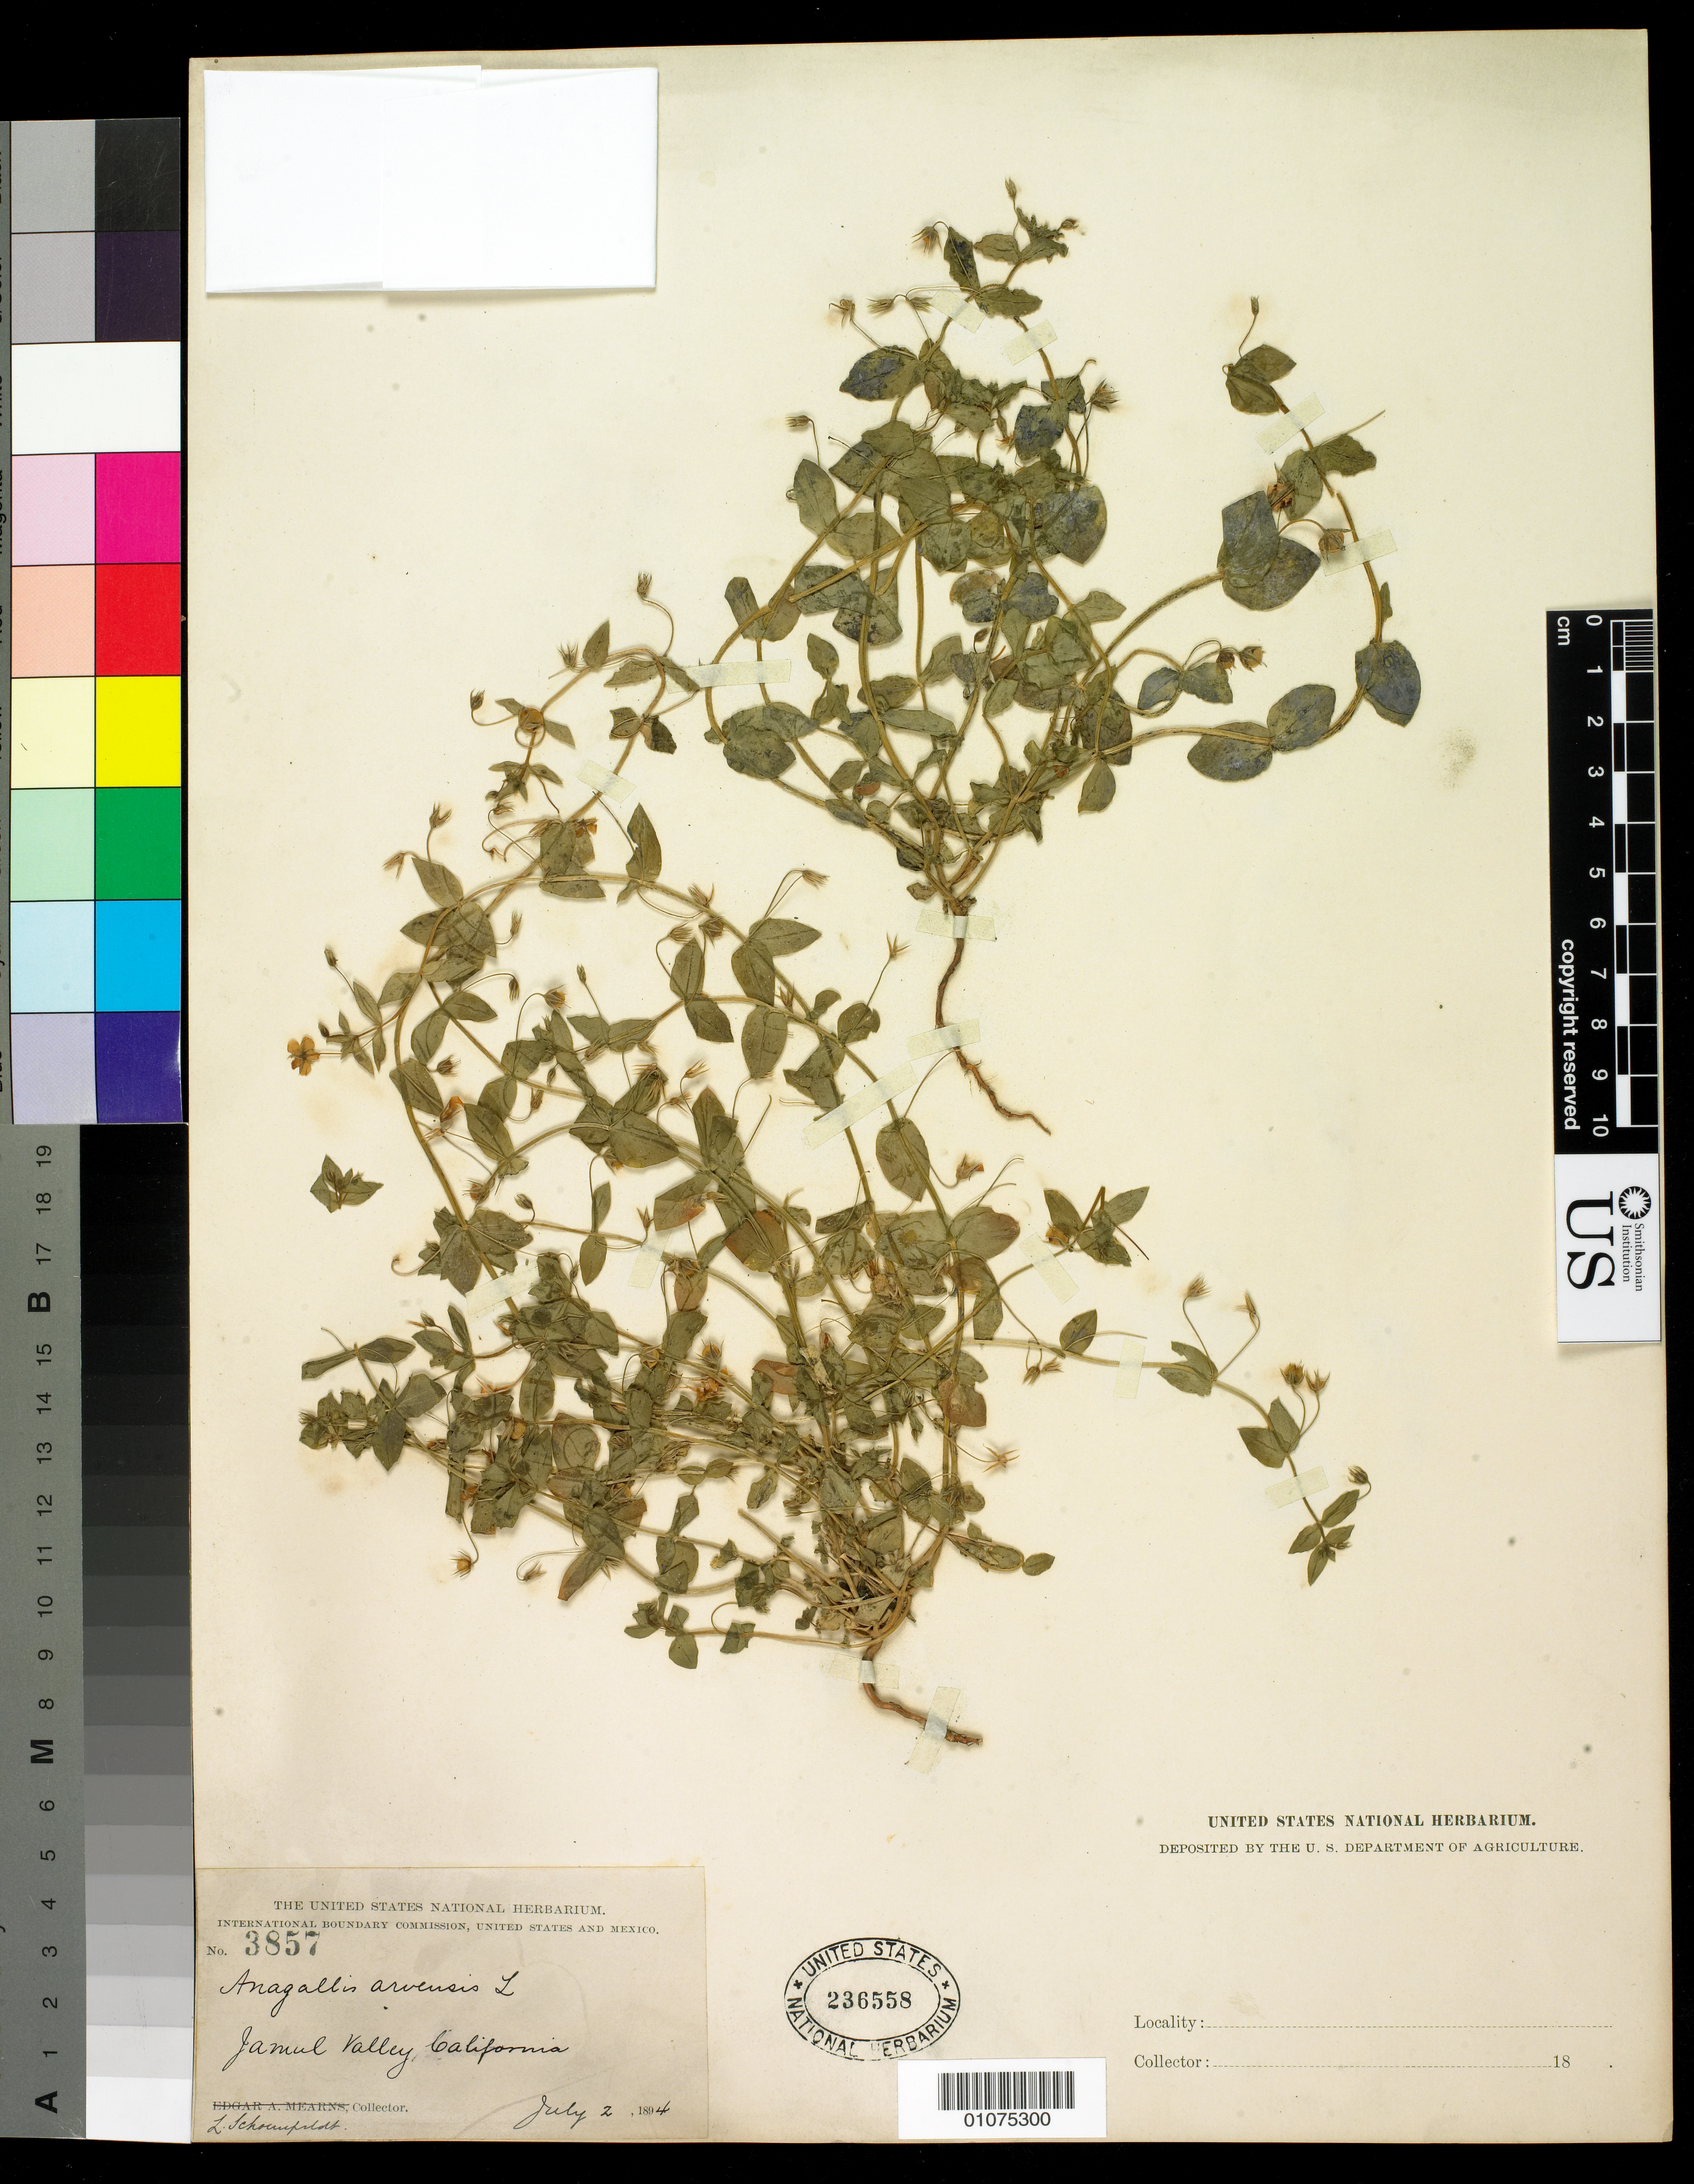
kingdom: Plantae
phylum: Tracheophyta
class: Magnoliopsida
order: Ericales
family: Primulaceae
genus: Anagallis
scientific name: Anagallis arvensis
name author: L.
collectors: L. Schoenfeldt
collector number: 3857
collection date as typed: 2 Jul 1894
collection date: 1894-07-02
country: United States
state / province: California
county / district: San Diego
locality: Jamul Valley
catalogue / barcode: US 236558